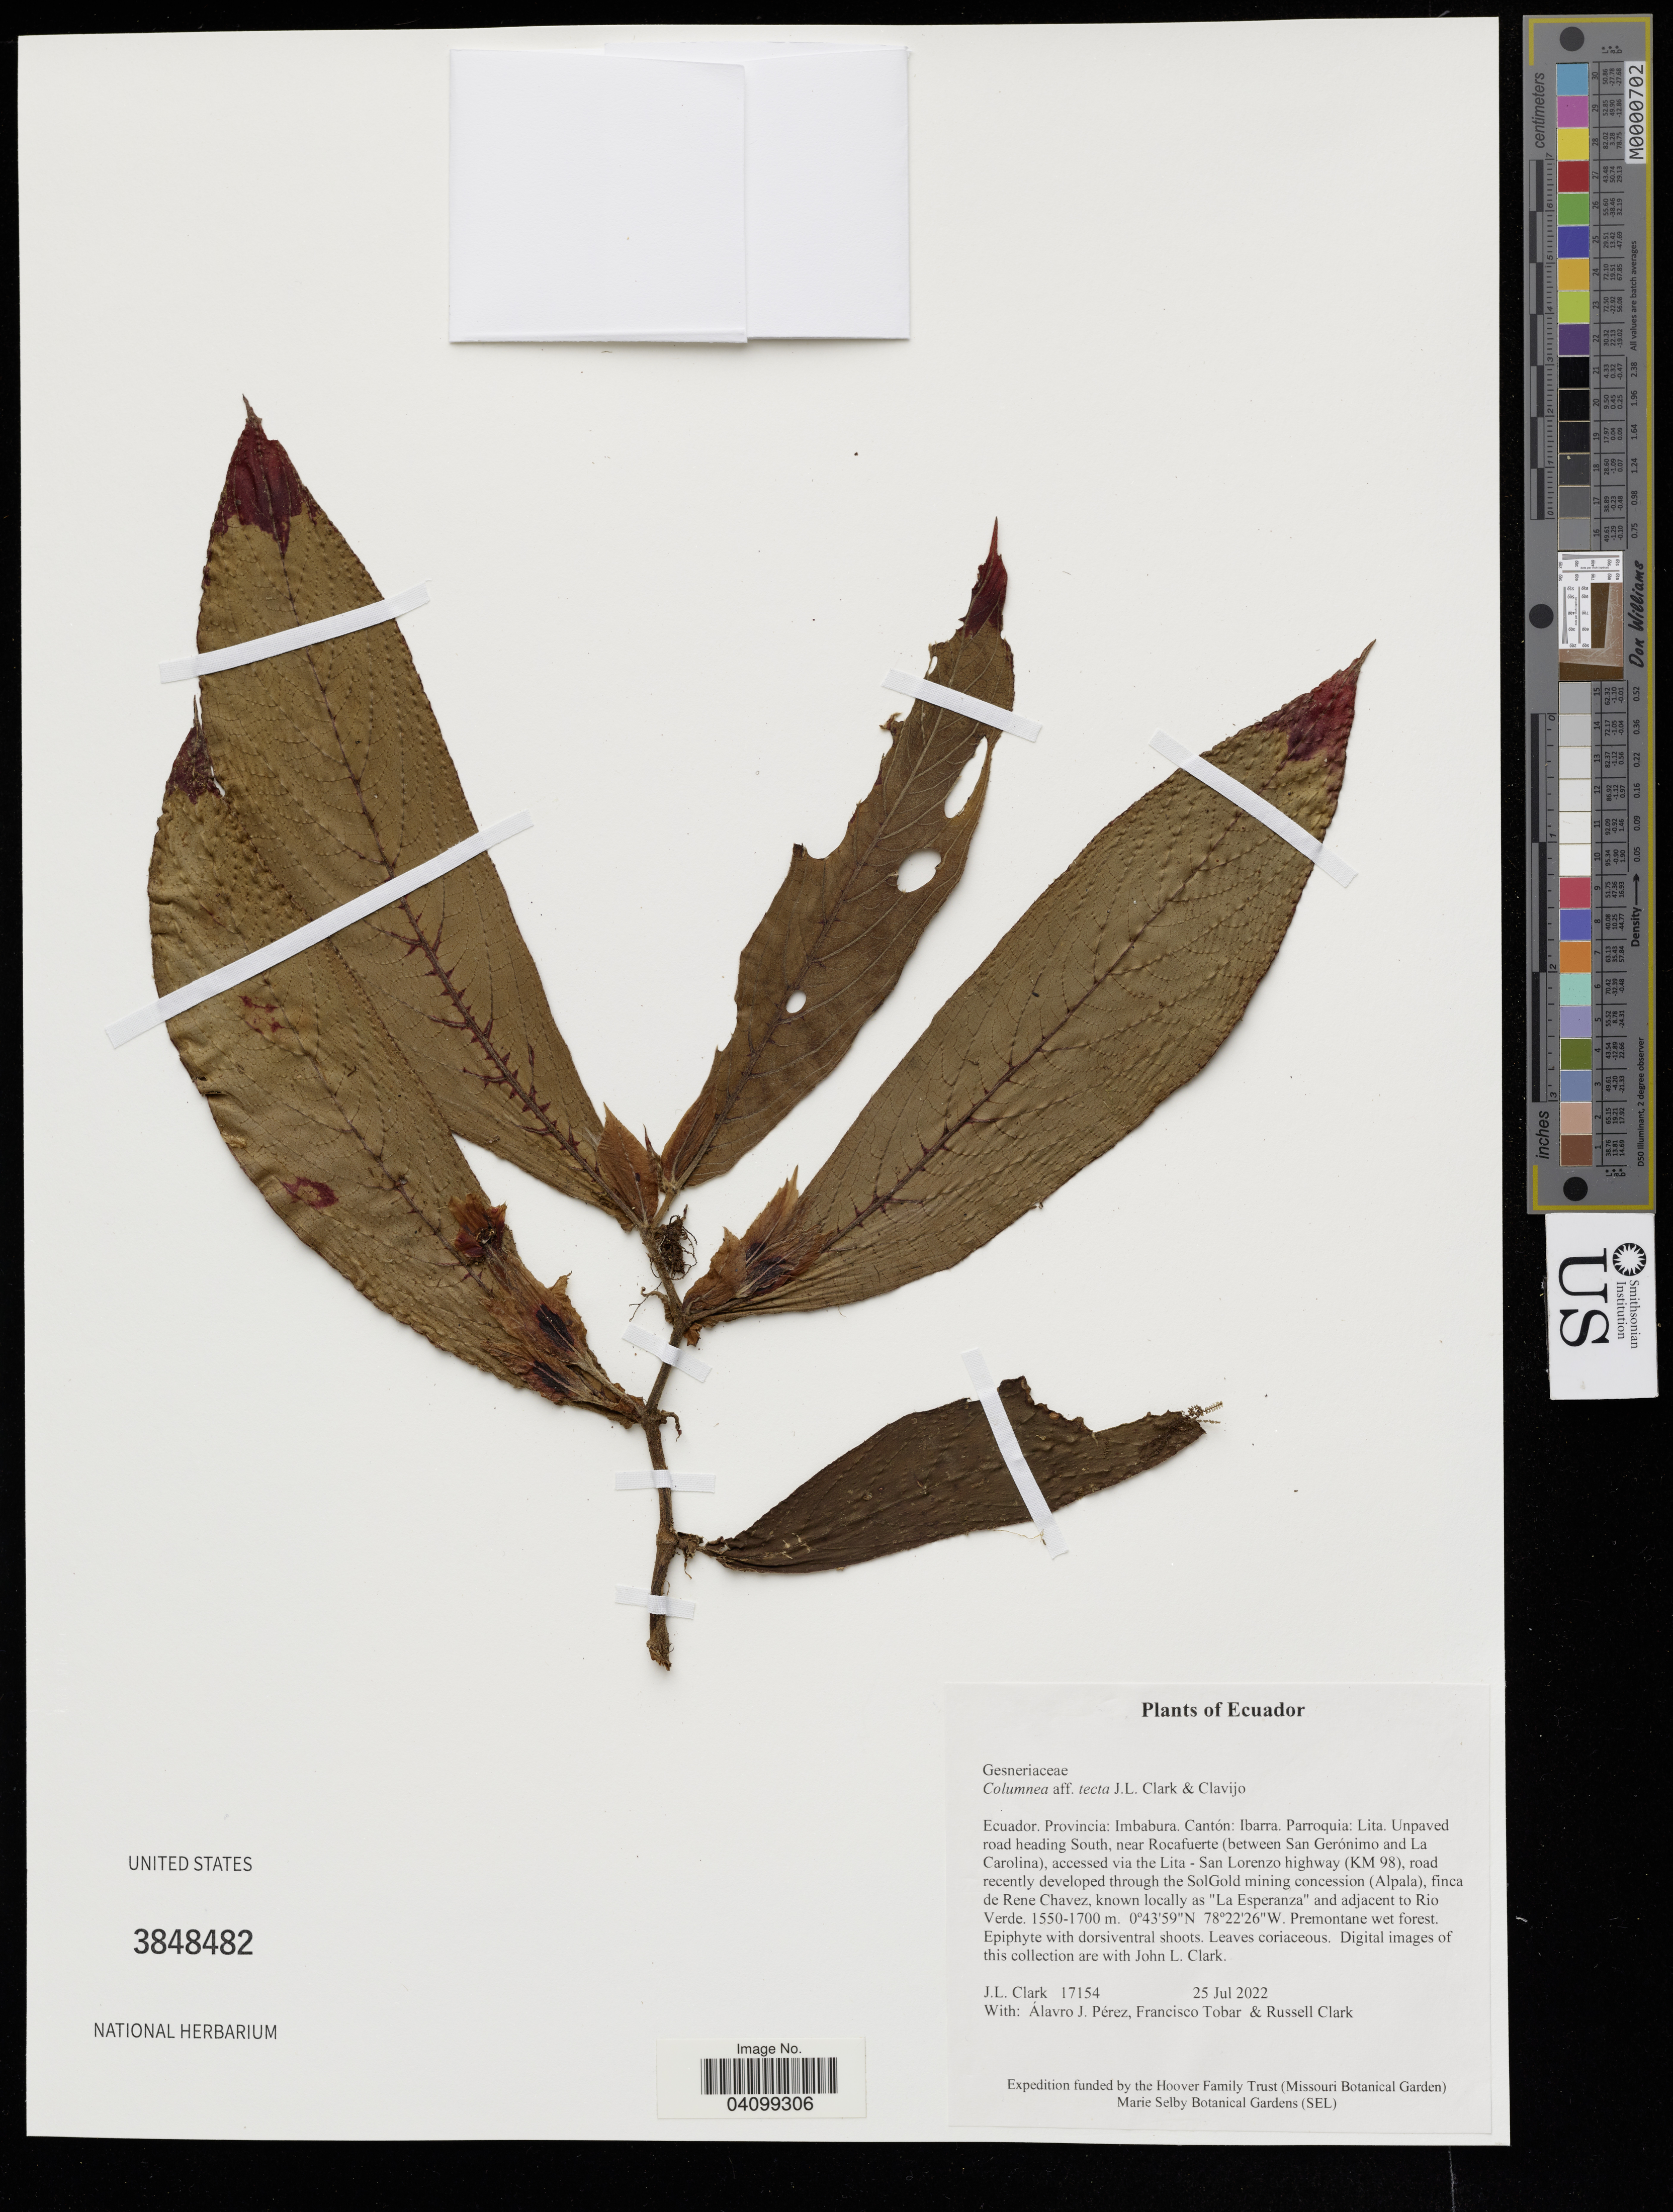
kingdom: Plantae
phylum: Tracheophyta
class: Magnoliopsida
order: Lamiales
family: Gesneriaceae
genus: Columnea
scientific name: Columnea tecta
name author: J.L. Clark & Clavijo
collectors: J. Clark, A. J. Pérez C. & F. Tobar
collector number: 17154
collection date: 2022-07-25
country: Ecuador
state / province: Imbabura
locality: Imbabura. Cantón: Ibarra. Parroquia: Lita. Unpaved road heading South, near Rocafuerte (between San Gerónimo and La Carolina), accessed via the Lita - San Lorenzo highway (KM 98), road recently developed through the SolGold mining concession (Alpala), fin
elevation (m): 1550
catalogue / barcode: US 3848482